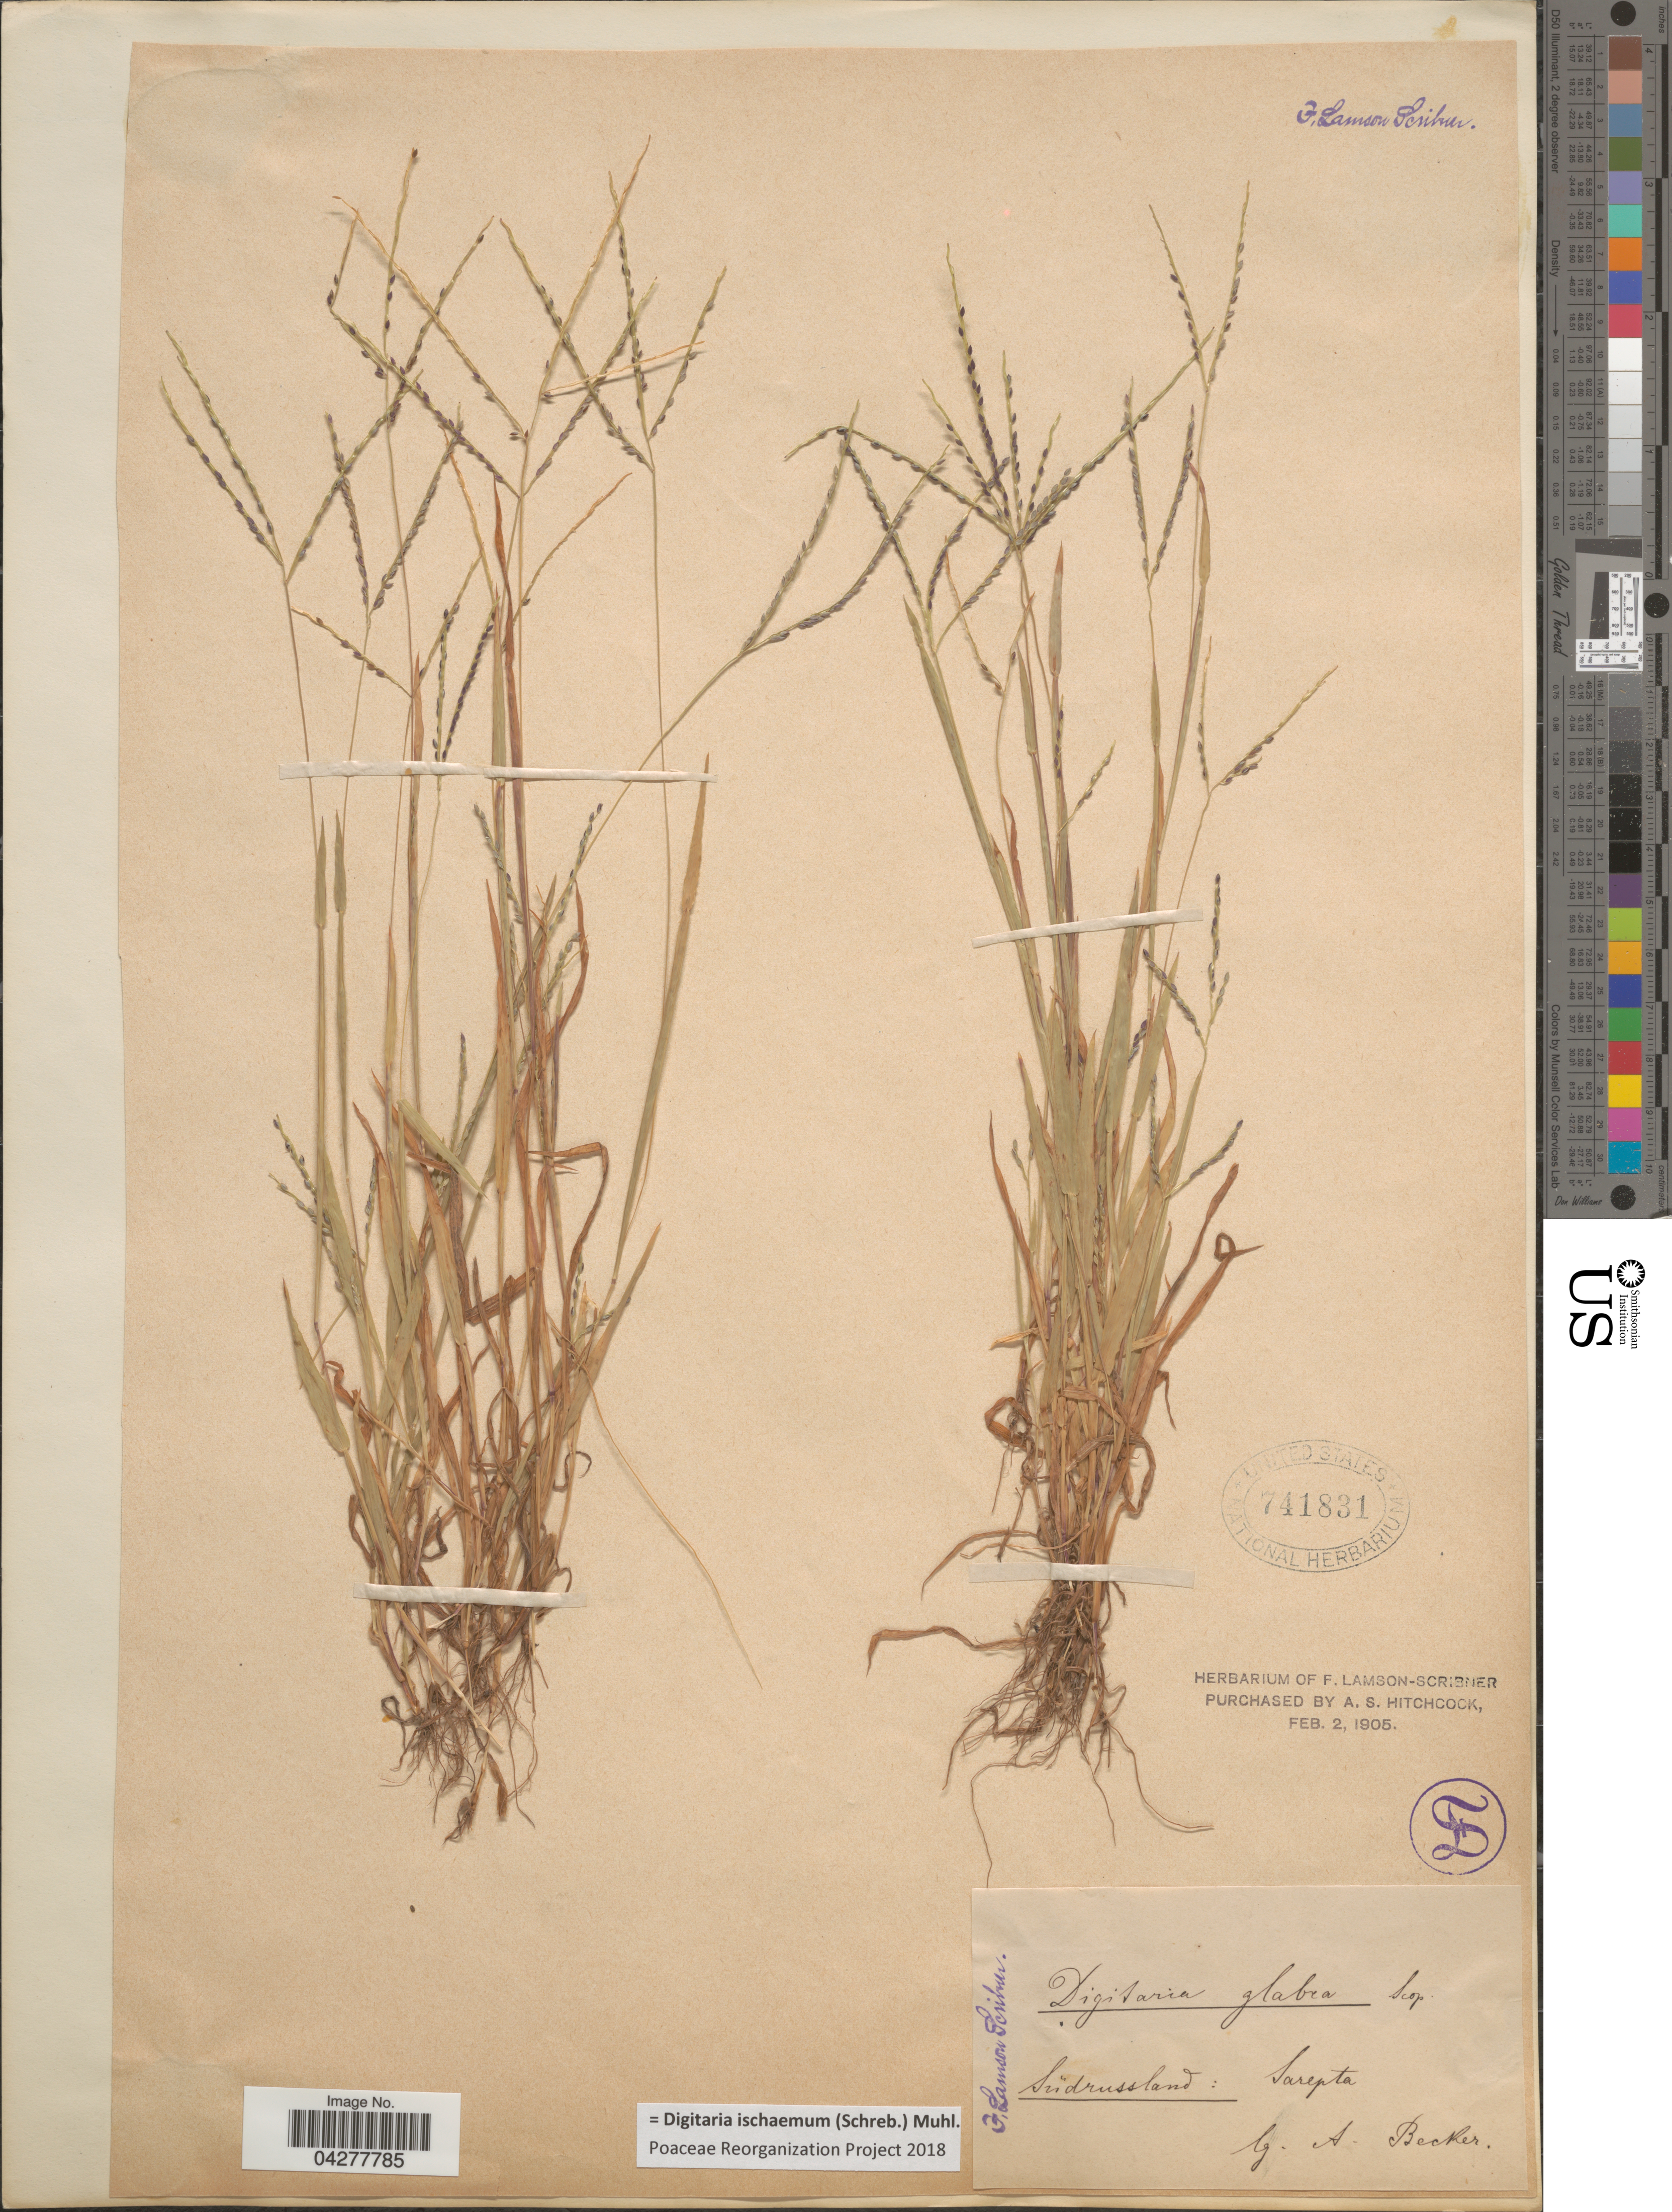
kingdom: Plantae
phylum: Tracheophyta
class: Liliopsida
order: Poales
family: Poaceae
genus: Digitaria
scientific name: Digitaria ischaemum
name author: (Schreber) Schreber ex Muhl.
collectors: A. Becker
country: Russian Federation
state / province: Volgograd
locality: Südrussland: Sarepta.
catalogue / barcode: US 741831